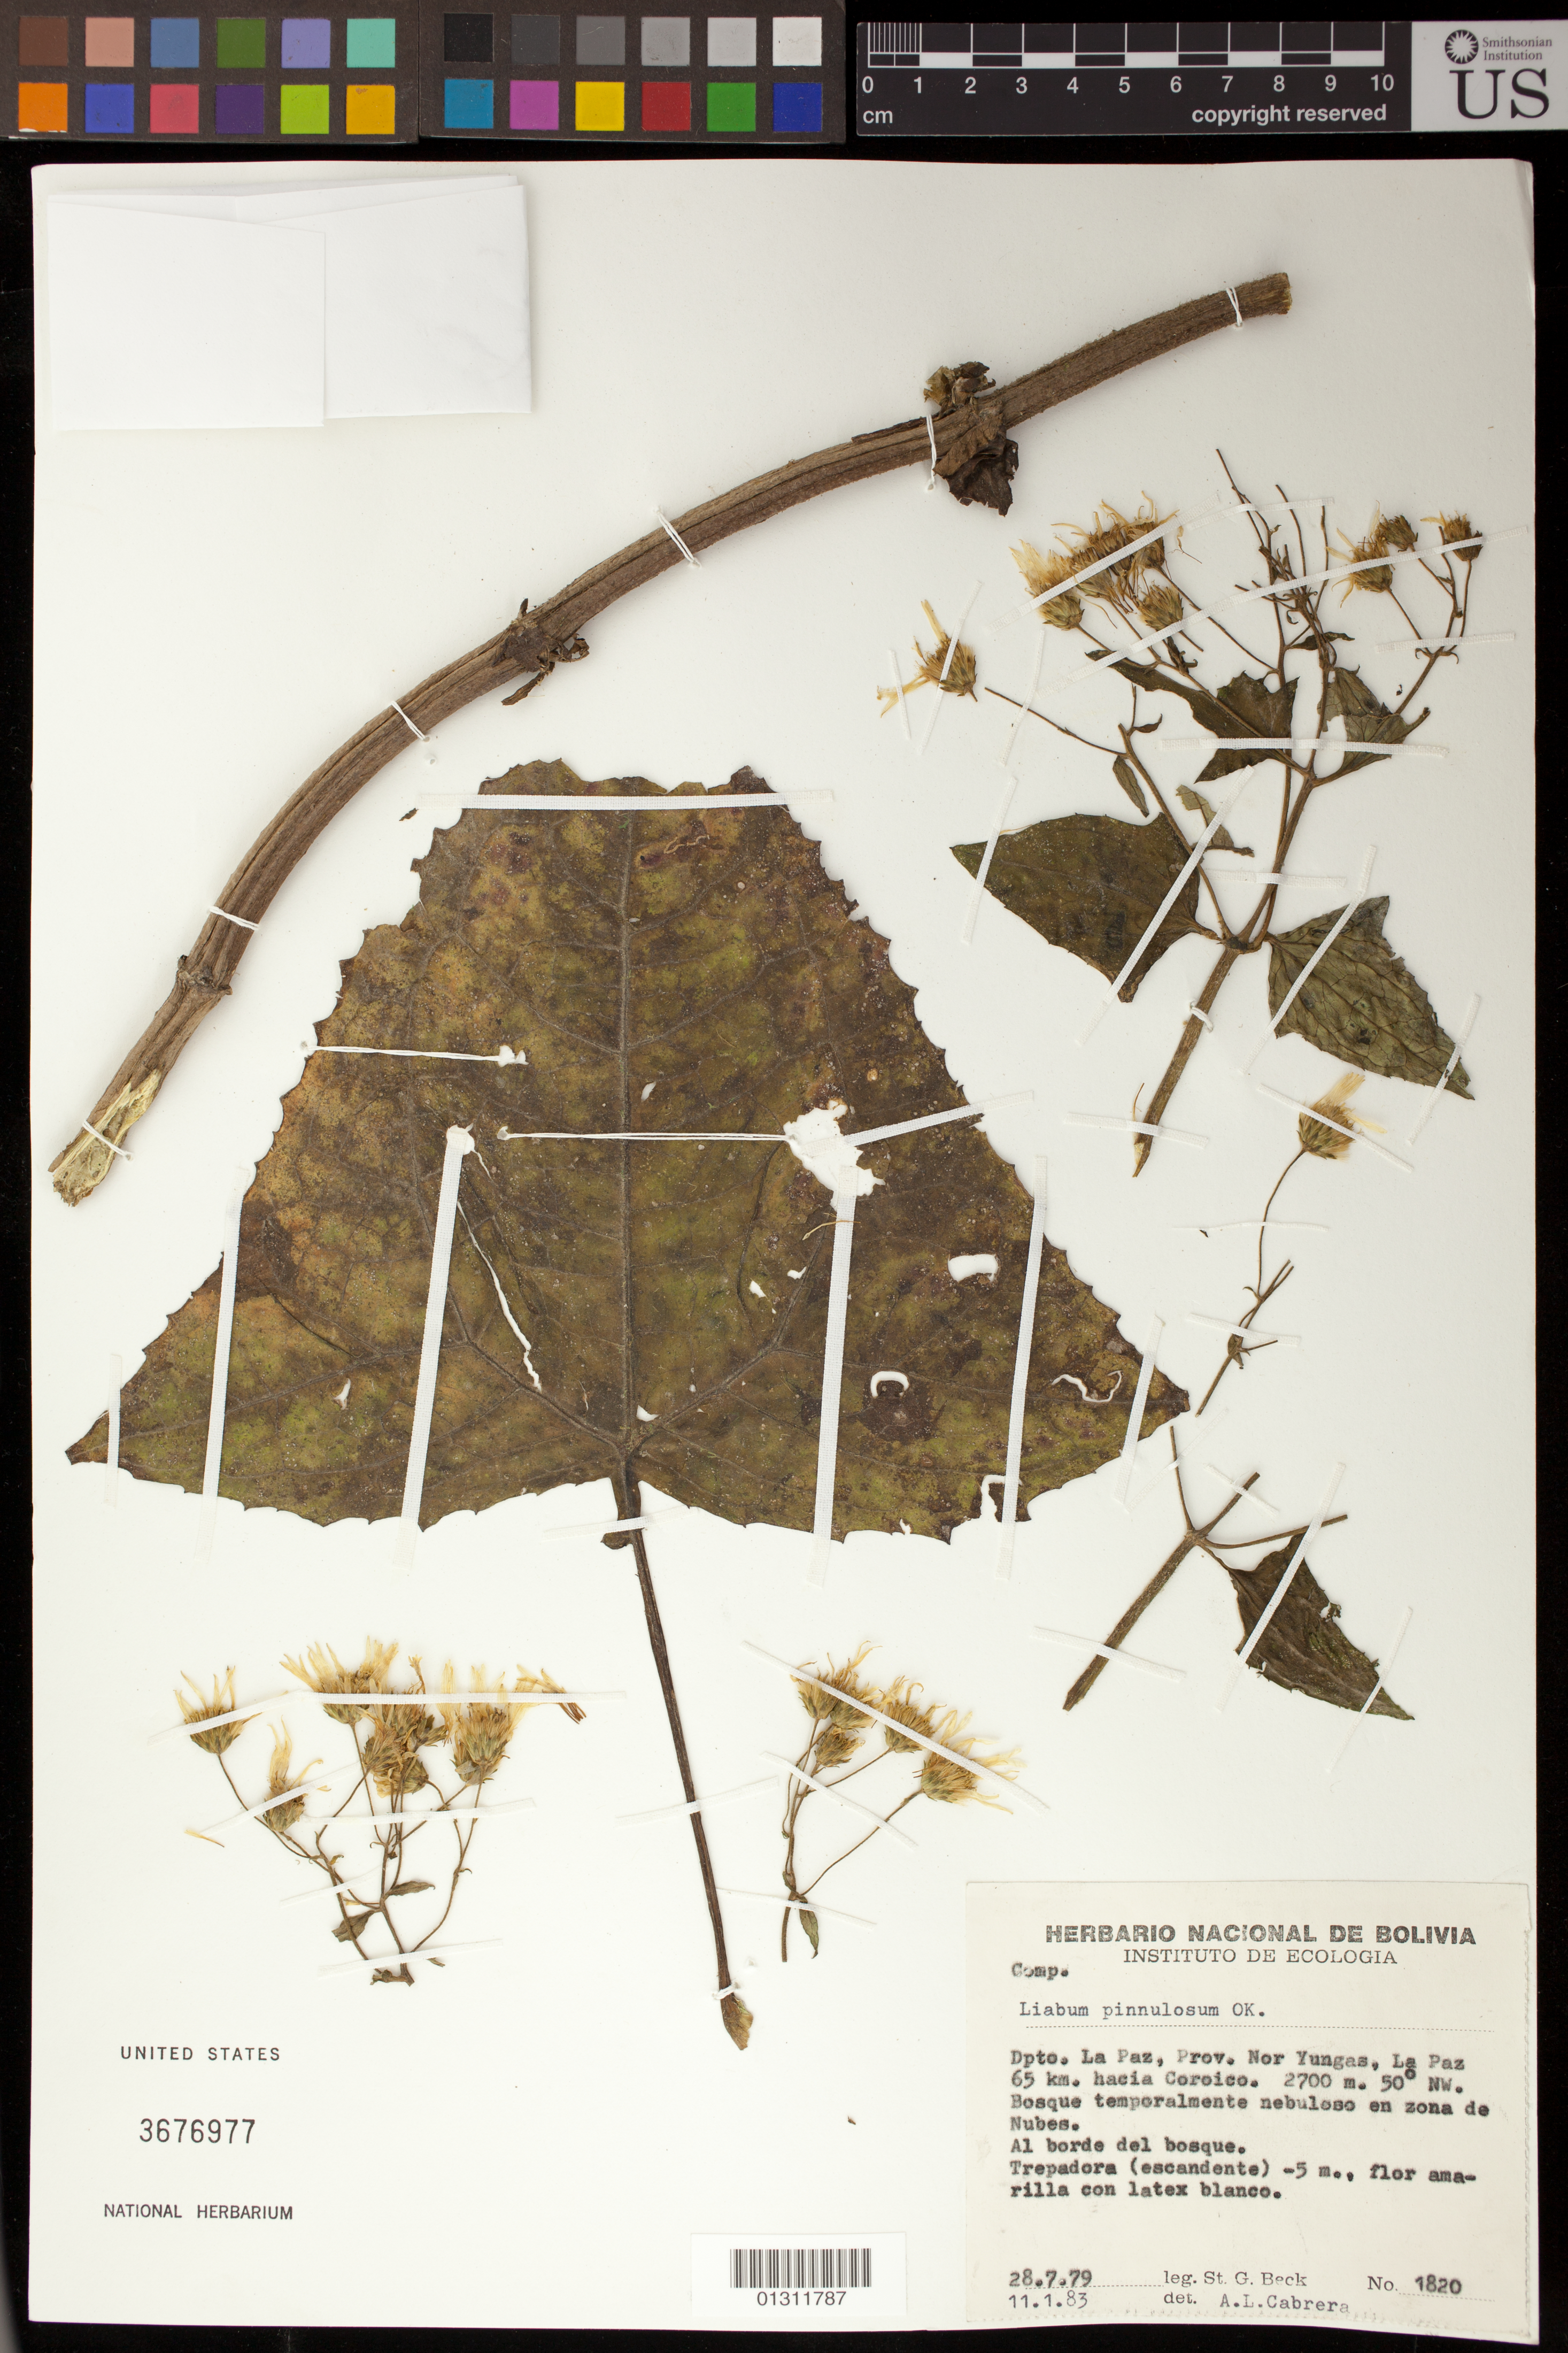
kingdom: Plantae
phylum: Tracheophyta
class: Magnoliopsida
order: Asterales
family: Asteraceae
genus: Munnozia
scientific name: Munnozia pinnulosa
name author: (Kuntze) H. Rob. & Brettell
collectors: S. G. Beck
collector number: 1820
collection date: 1979-07-28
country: Bolivia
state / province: La Paz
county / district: Nor Yungas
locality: La Paz, 65 km hacia Coroico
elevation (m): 2700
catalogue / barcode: US 3676977